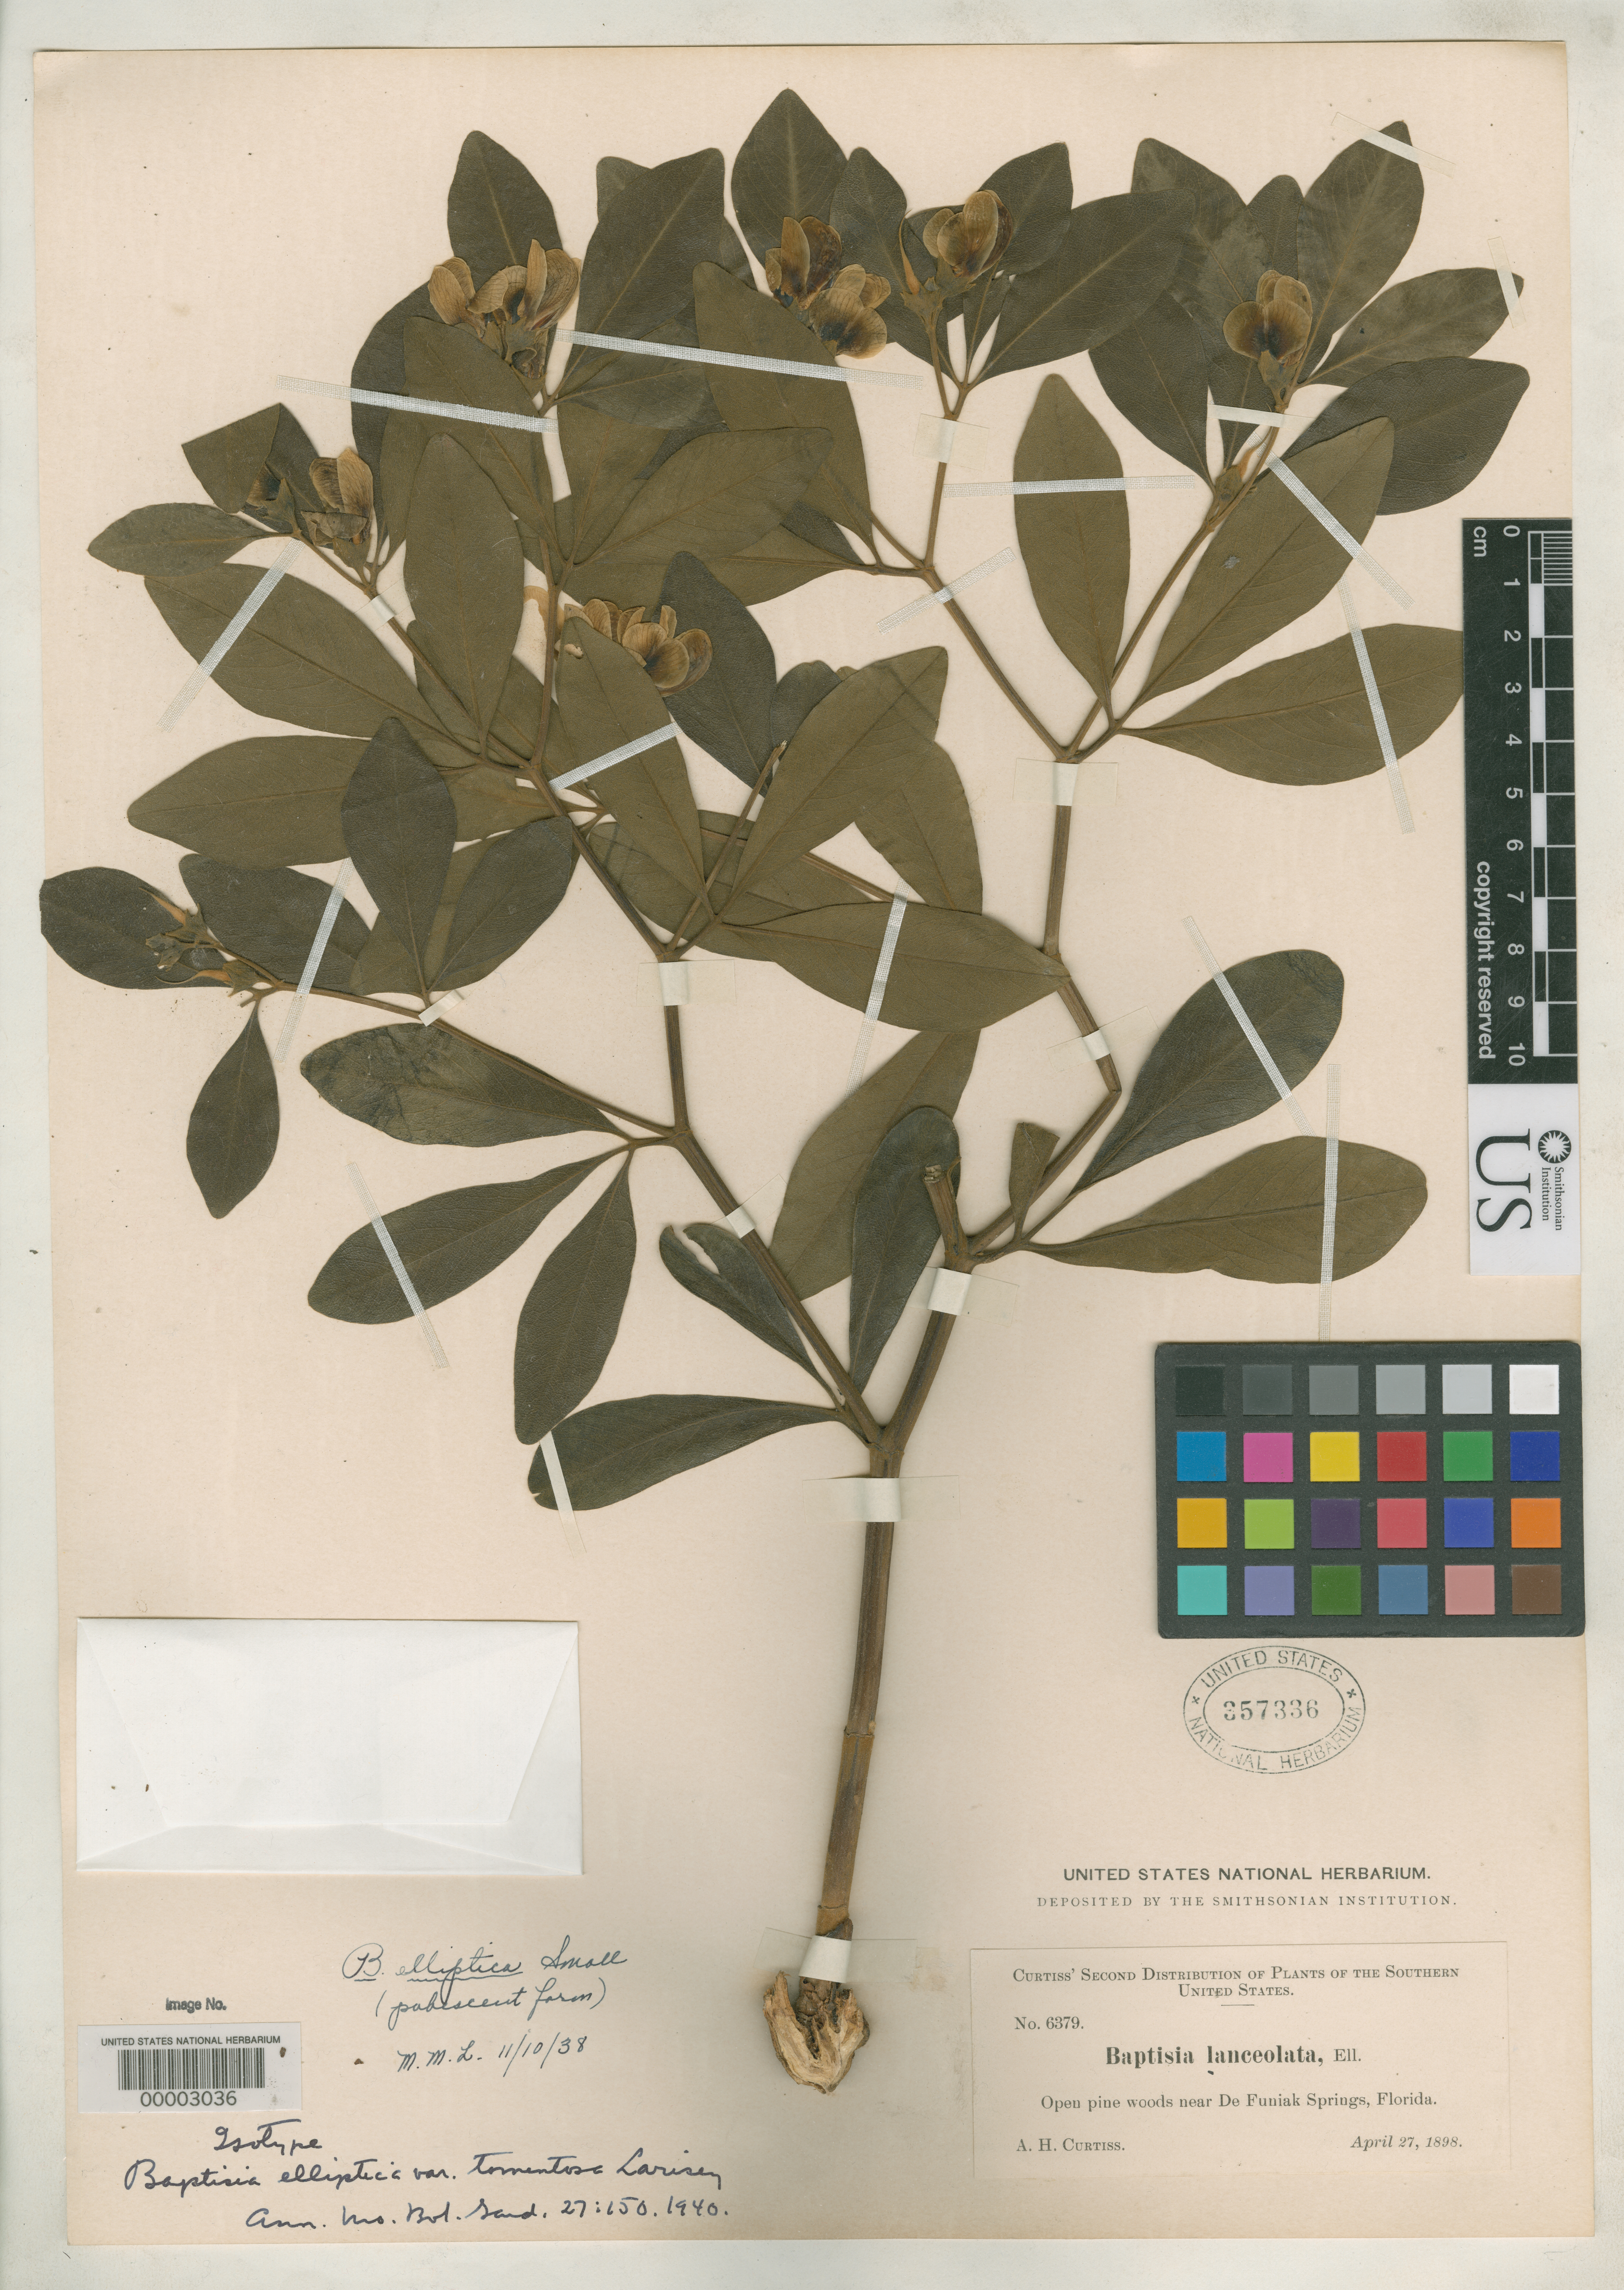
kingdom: Plantae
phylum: Tracheophyta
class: Magnoliopsida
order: Fabales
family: Fabaceae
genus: Baptisia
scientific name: Baptisia elliptica var. tomentosa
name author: Larisey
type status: Isotype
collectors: A. H. Curtiss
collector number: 6379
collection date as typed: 27 Apr 1898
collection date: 1898-04-27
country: United States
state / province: Florida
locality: Near Defuniak Springs.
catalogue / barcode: US 357336